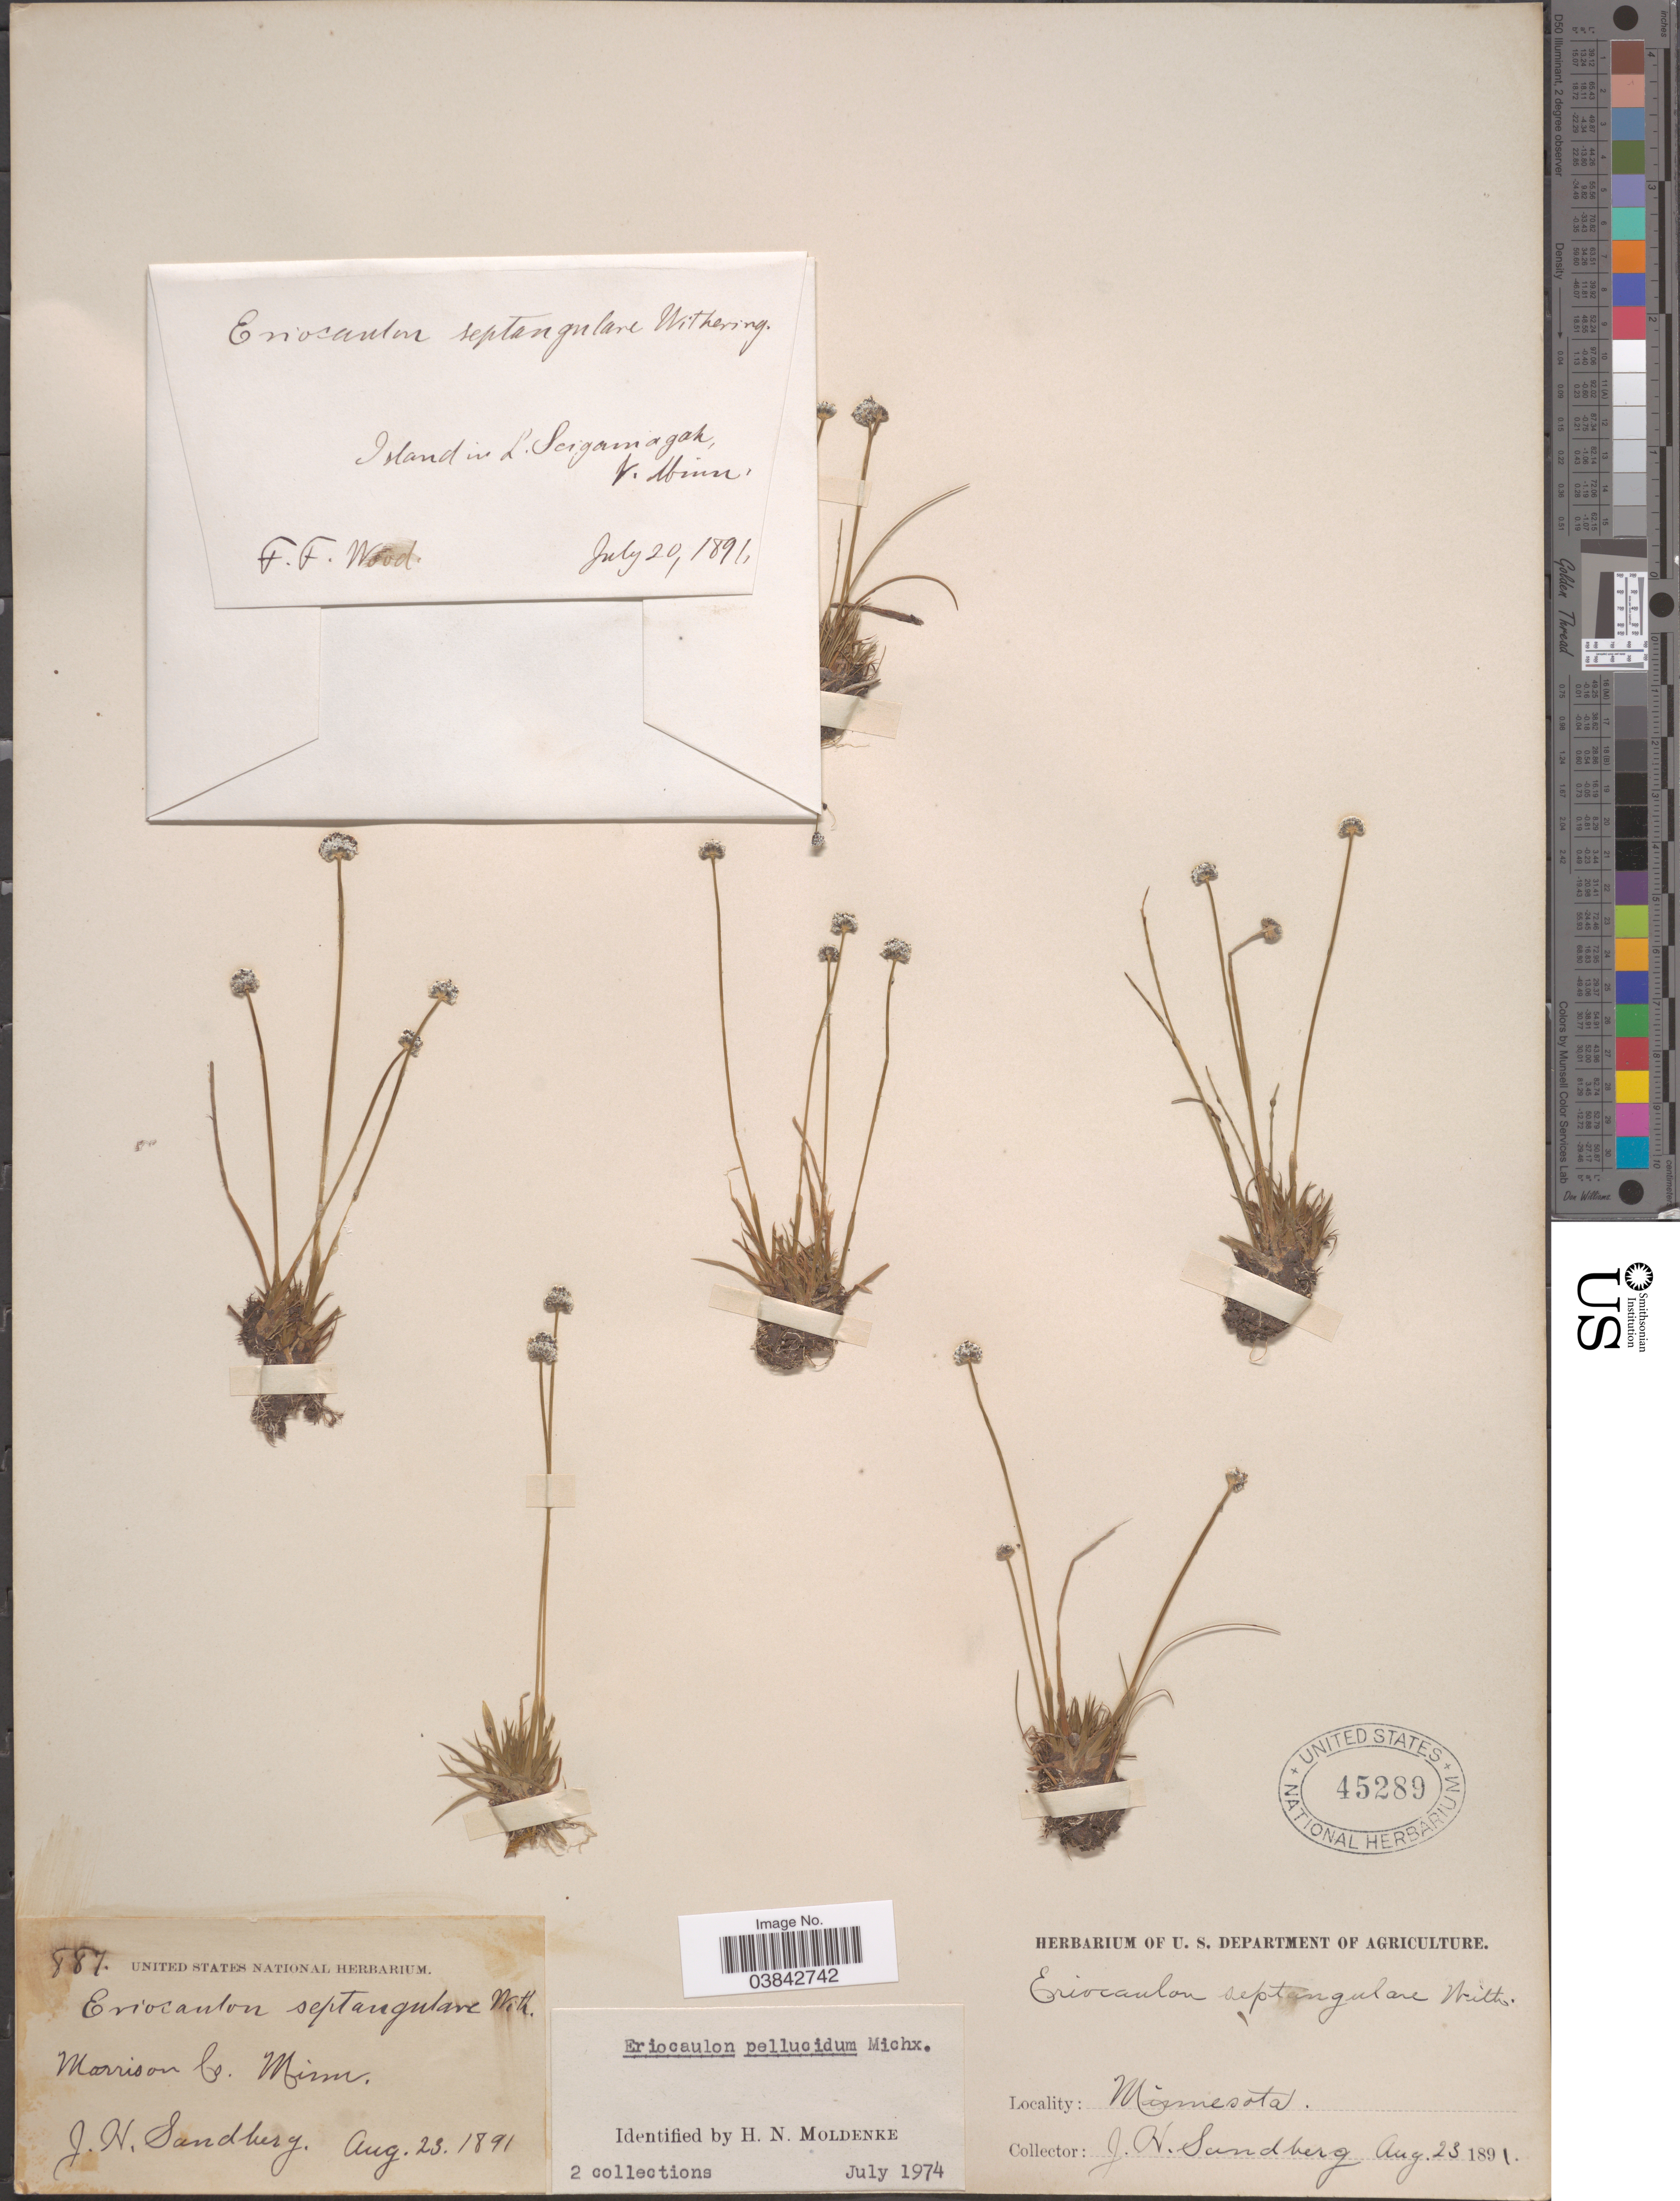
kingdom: Plantae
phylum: Tracheophyta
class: Liliopsida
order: Poales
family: Eriocaulaceae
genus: Eriocaulon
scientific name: Eriocaulon aquaticum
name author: (Hill) Druce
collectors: J. H. Sandberg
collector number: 887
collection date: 1891-08-23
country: United States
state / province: Minnesota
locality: Morrison Co.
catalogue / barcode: US 45289